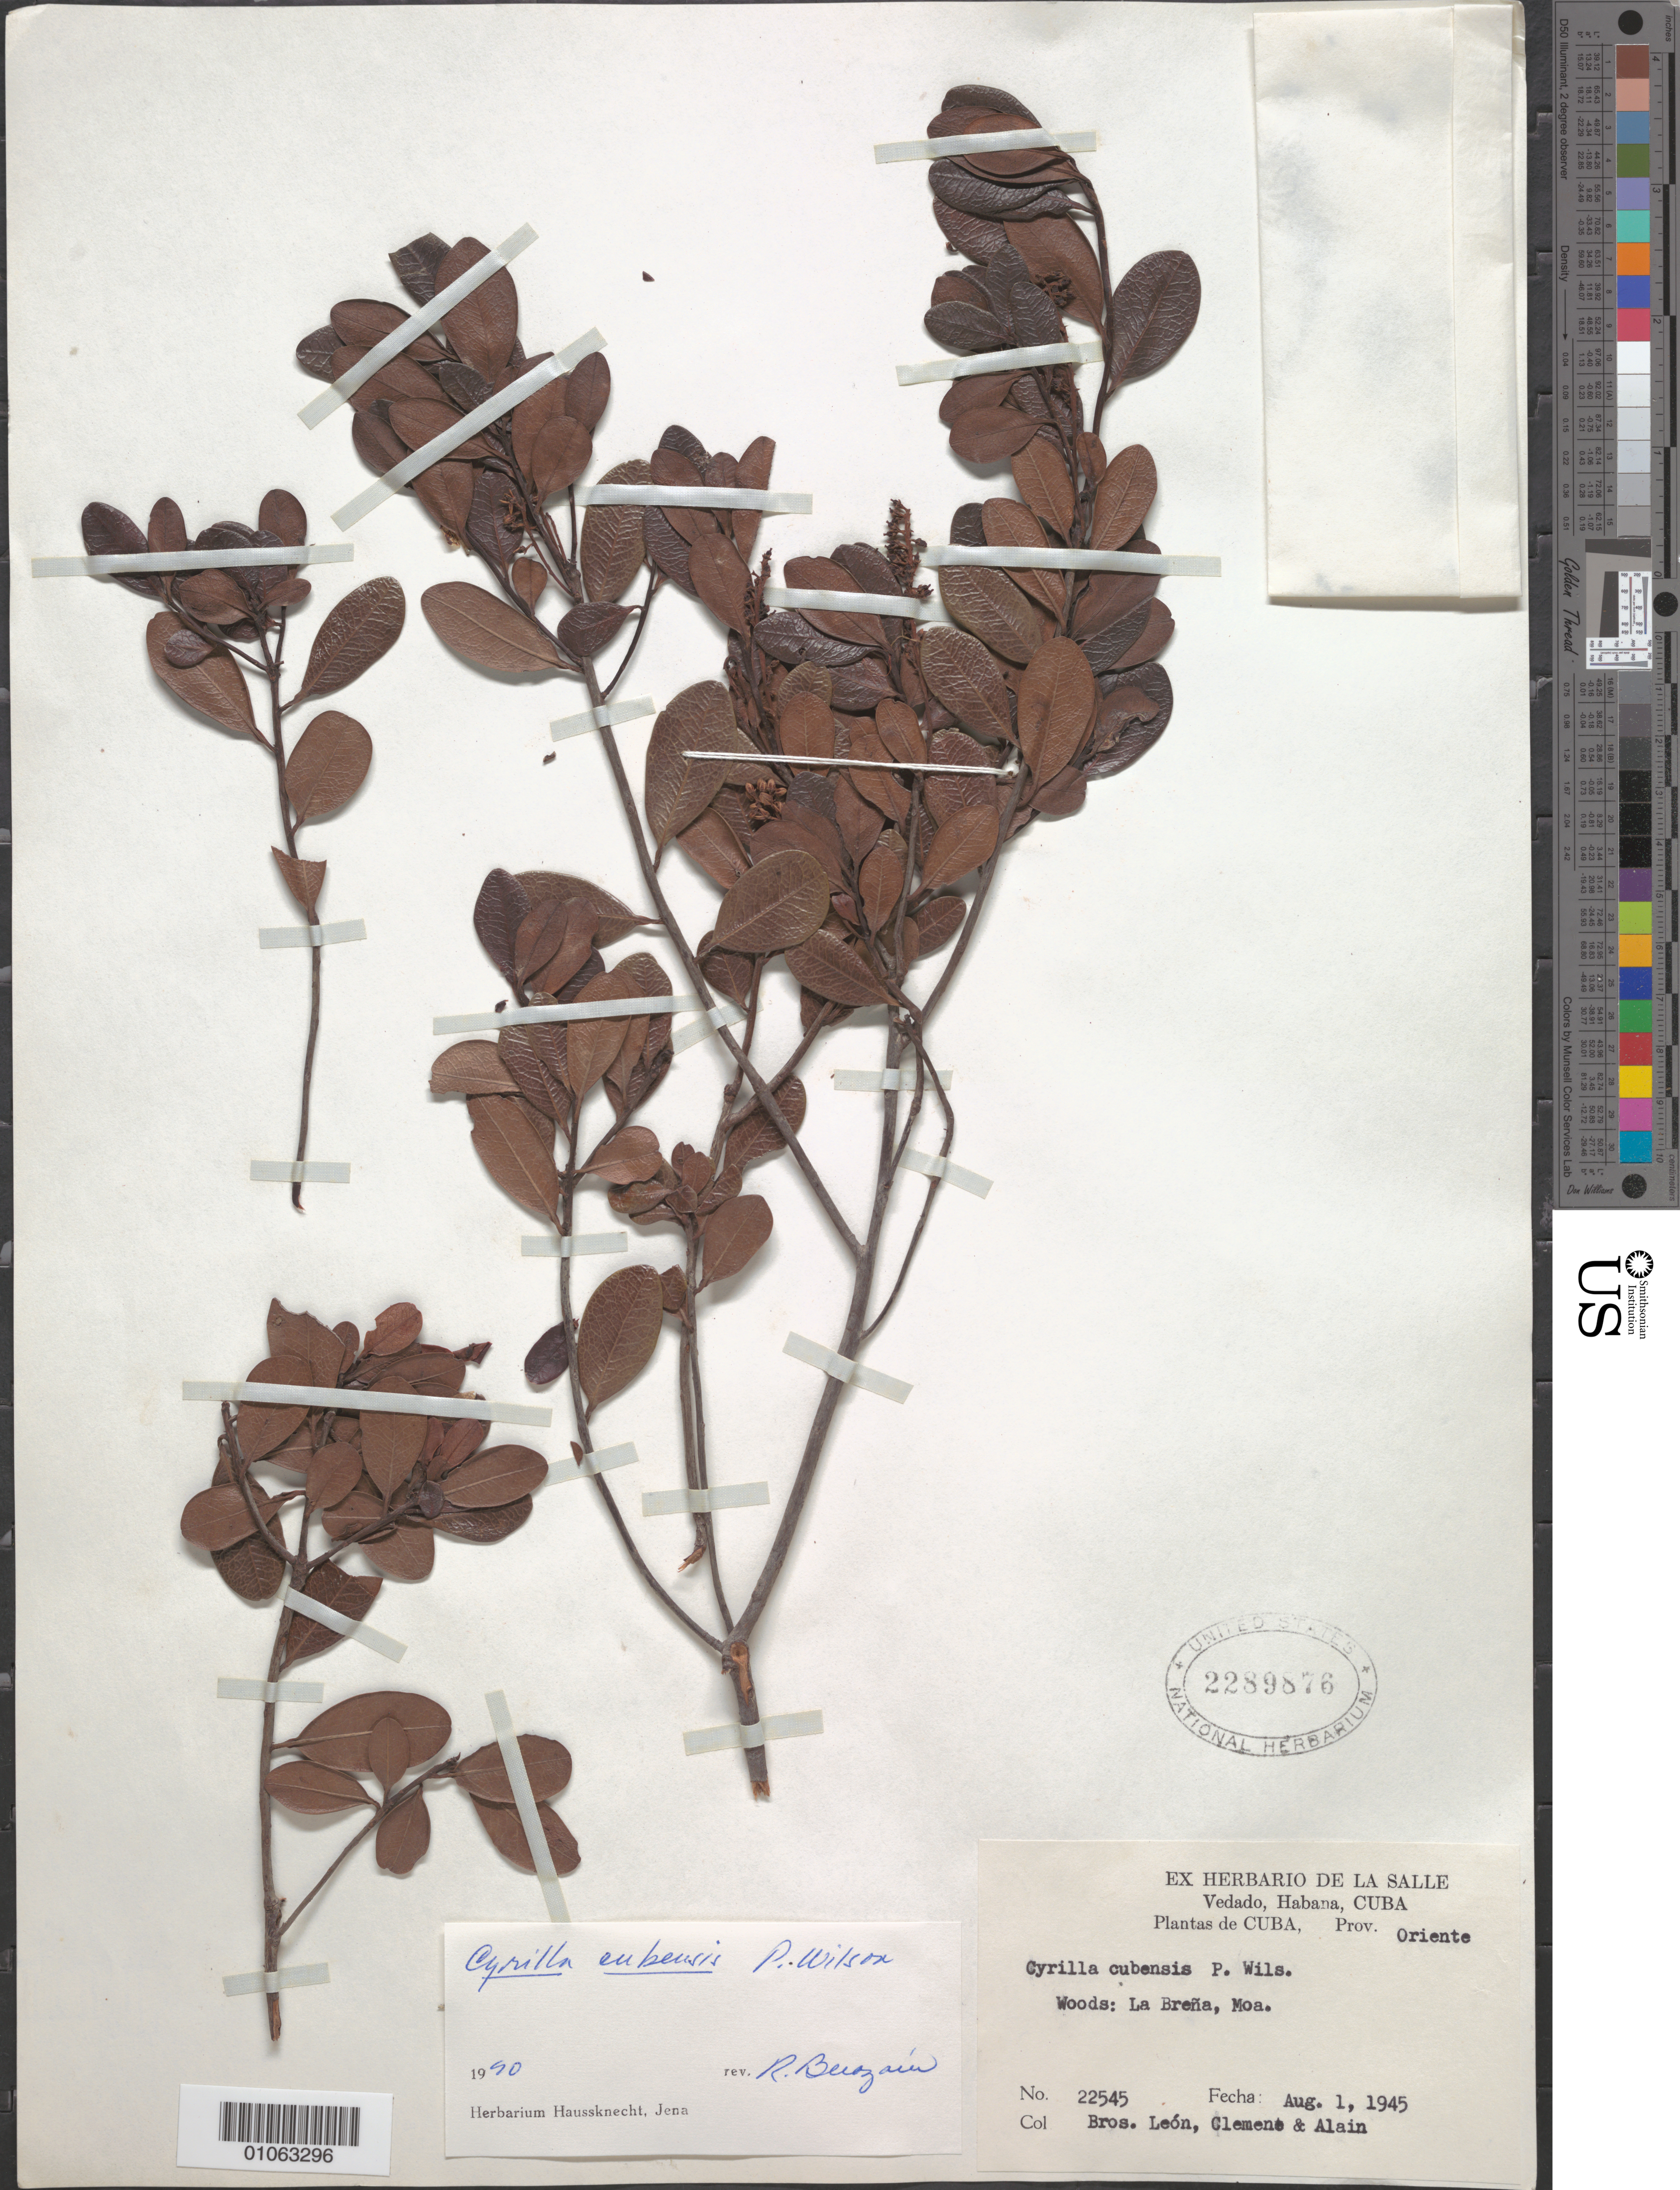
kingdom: Plantae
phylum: Tracheophyta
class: Magnoliopsida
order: Ericales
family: Cyrillaceae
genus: Cyrilla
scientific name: Cyrilla cubensis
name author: P. Wilson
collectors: Bro. León, Bro. Clemente & A. H. Liogier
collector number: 22545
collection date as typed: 01 Aug 1945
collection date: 1945-08-01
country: Cuba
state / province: Holguín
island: Cuba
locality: Woods: La Brena, Moa Oriente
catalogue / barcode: US 2289876